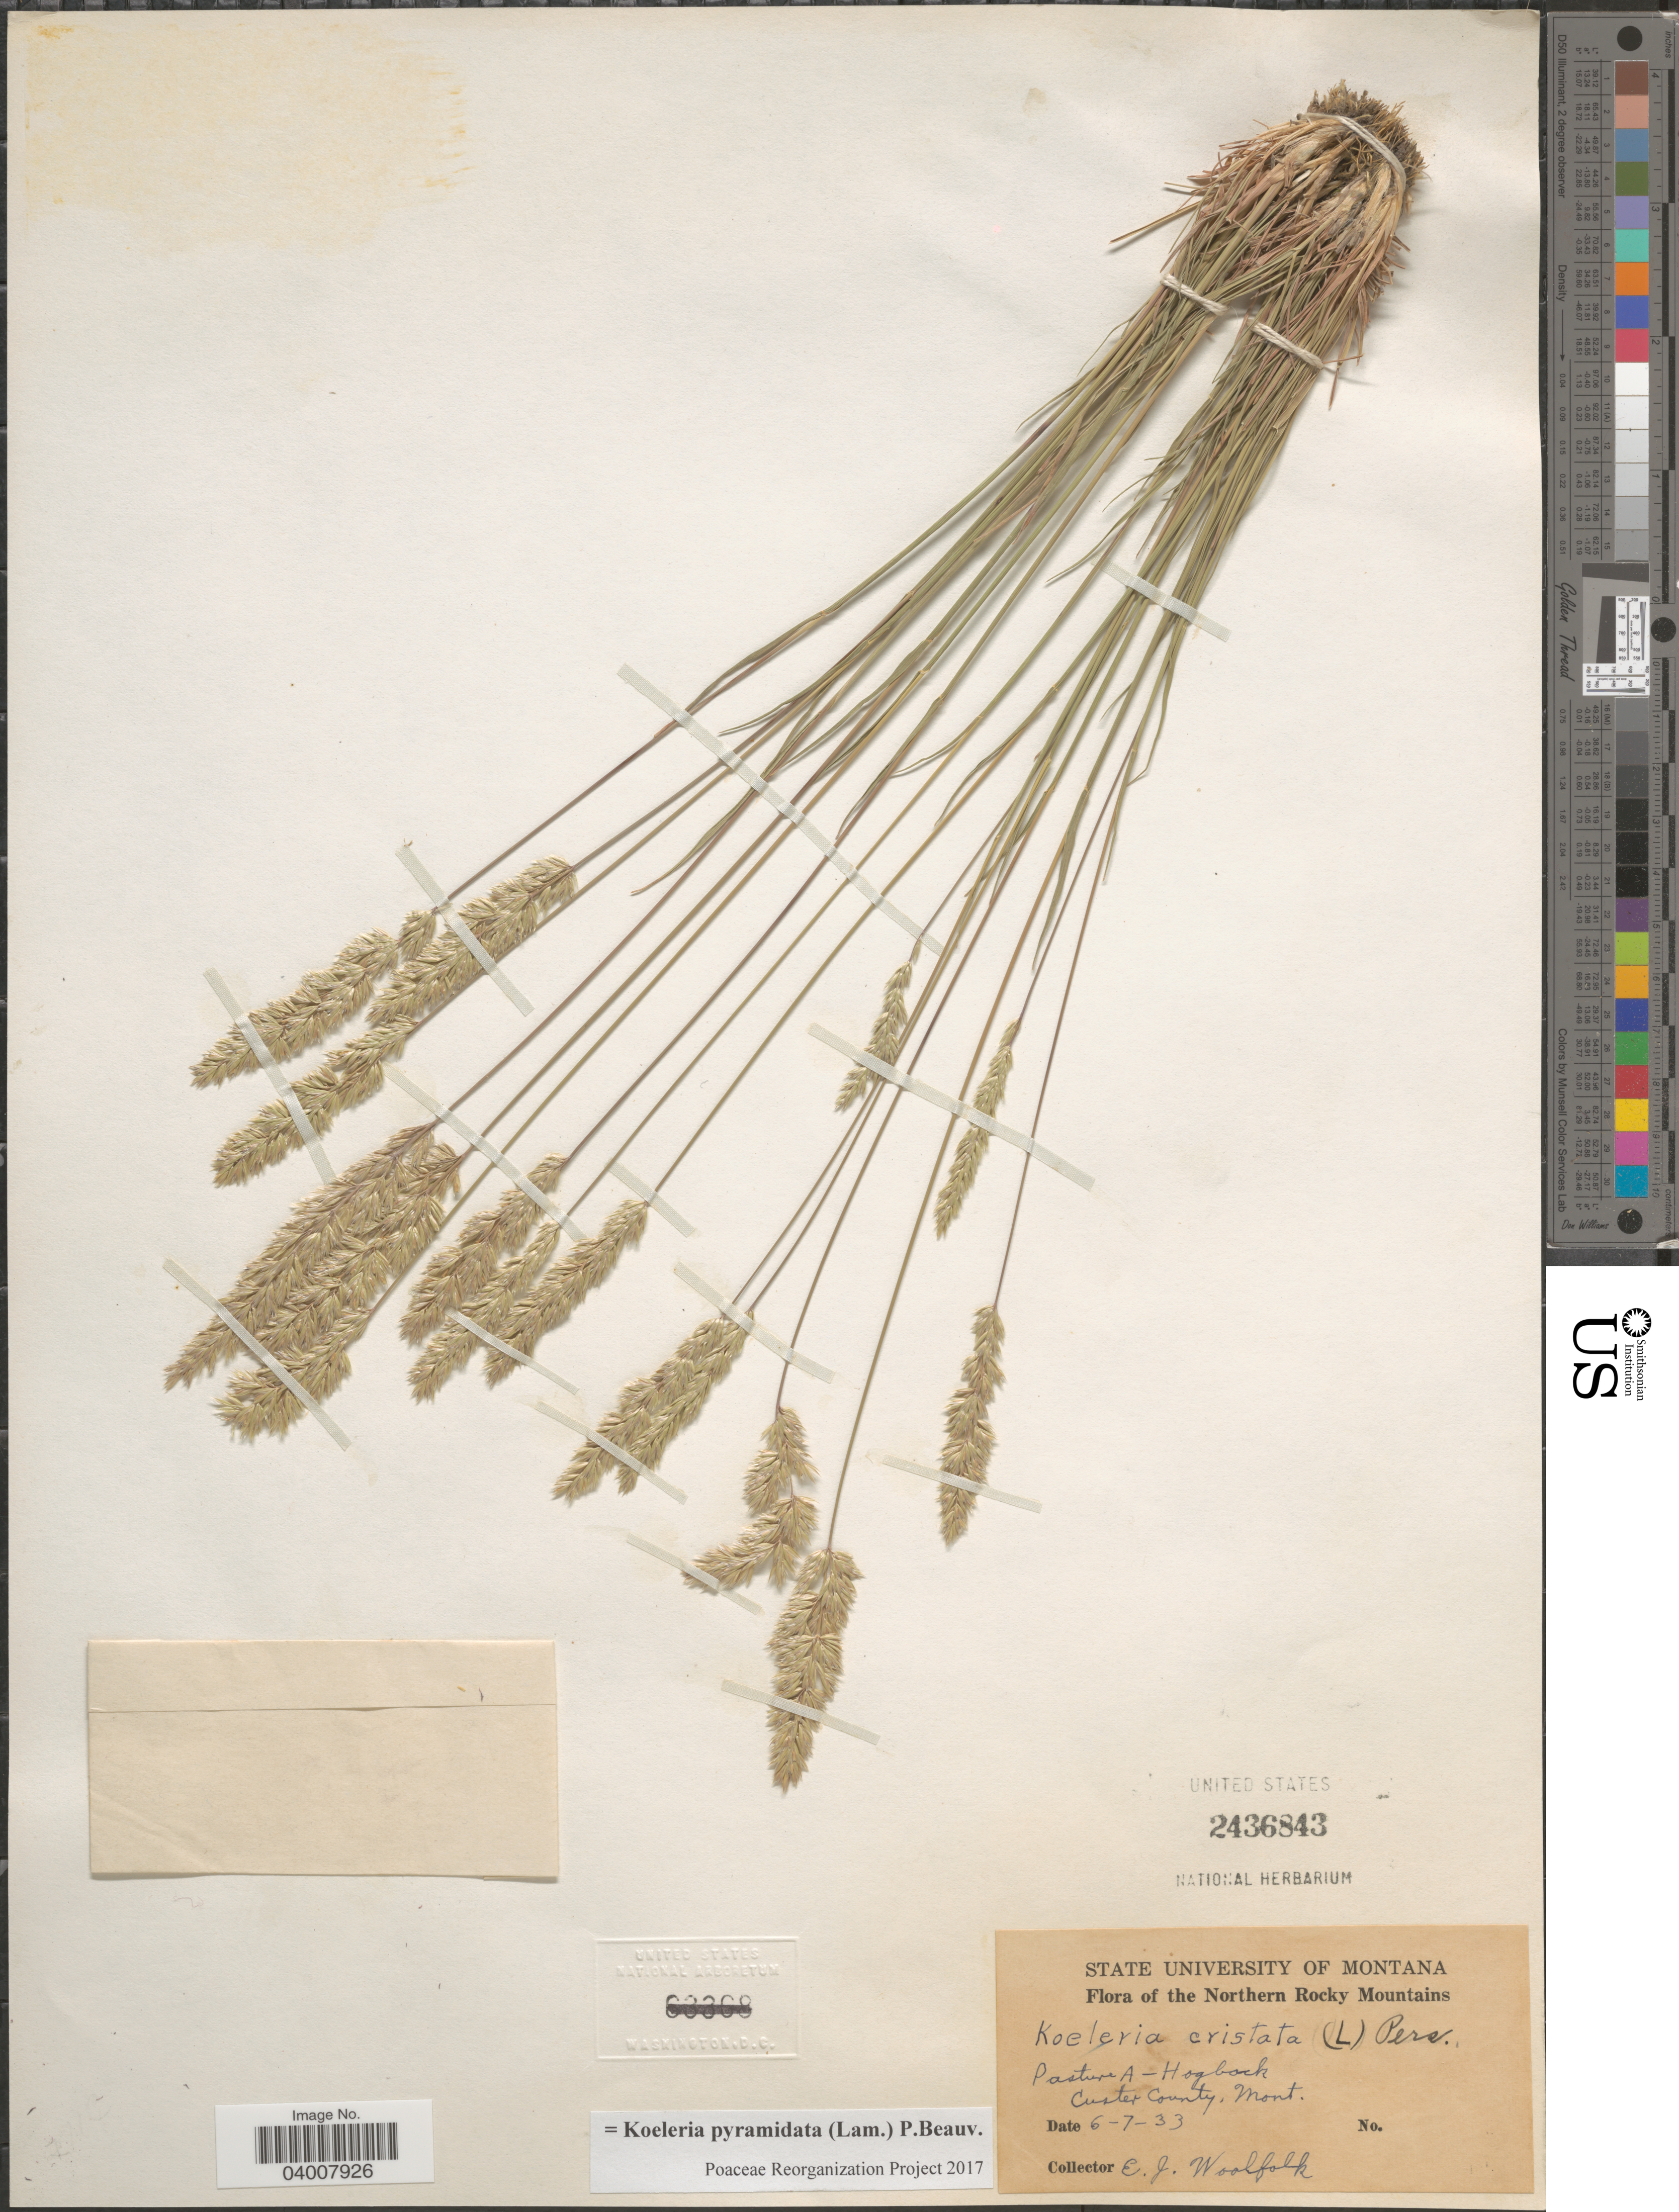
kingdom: Plantae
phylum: Tracheophyta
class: Liliopsida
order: Poales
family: Poaceae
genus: Koeleria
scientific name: Koeleria pyramidata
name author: (Lam.) P. Beauv.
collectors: E. Woolfolk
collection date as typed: Transcribed d/m/y: 7/6/33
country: United States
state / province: Montana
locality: Northern Rocky Mountains. Pasture A-Hogback, Custer County.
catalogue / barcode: US 2436843